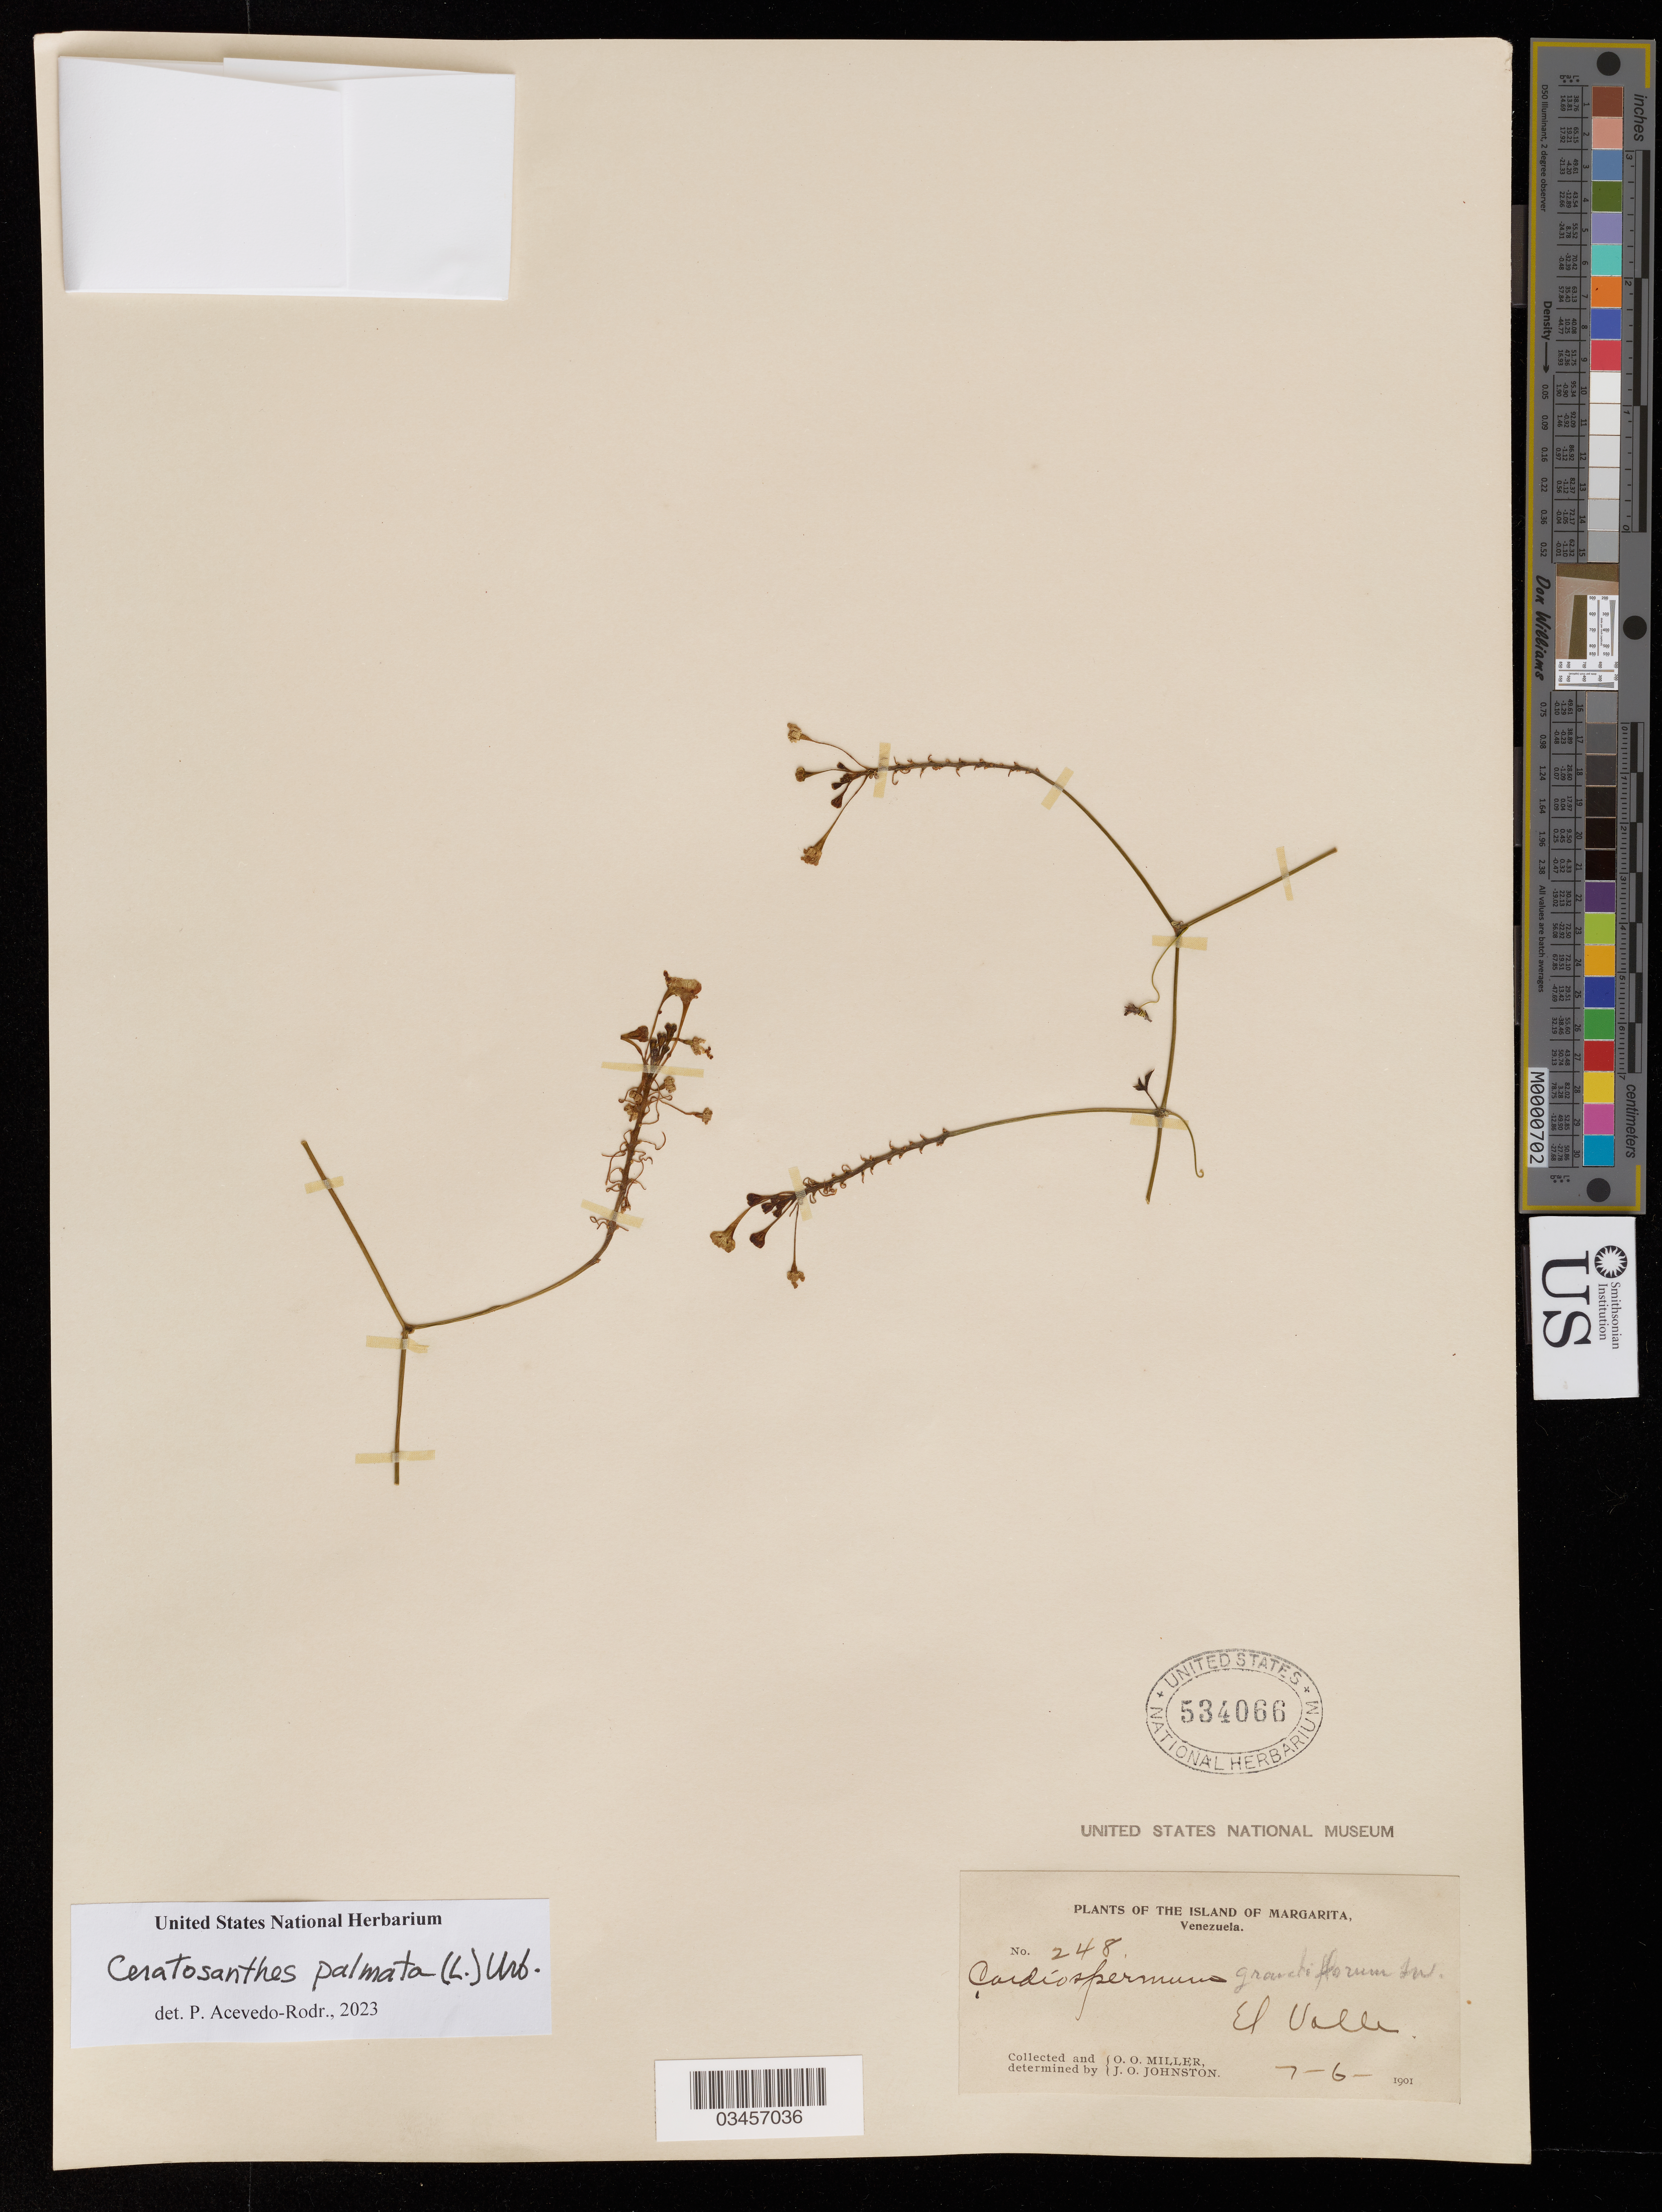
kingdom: Plantae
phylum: Tracheophyta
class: Magnoliopsida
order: Cucurbitales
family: Cucurbitaceae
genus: Ceratosanthes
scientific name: Ceratosanthes palmata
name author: (L.) Urb.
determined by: Acevedo-Rodriguez, P., (US), Smithsonian Institution - National Museum of Natural History (UNITED STATES)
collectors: O. O. Miller & J. Johnston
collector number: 248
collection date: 1901-07-06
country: Venezuela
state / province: Nueva Esparta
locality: Margarita Island. El Valle.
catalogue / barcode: US 534066